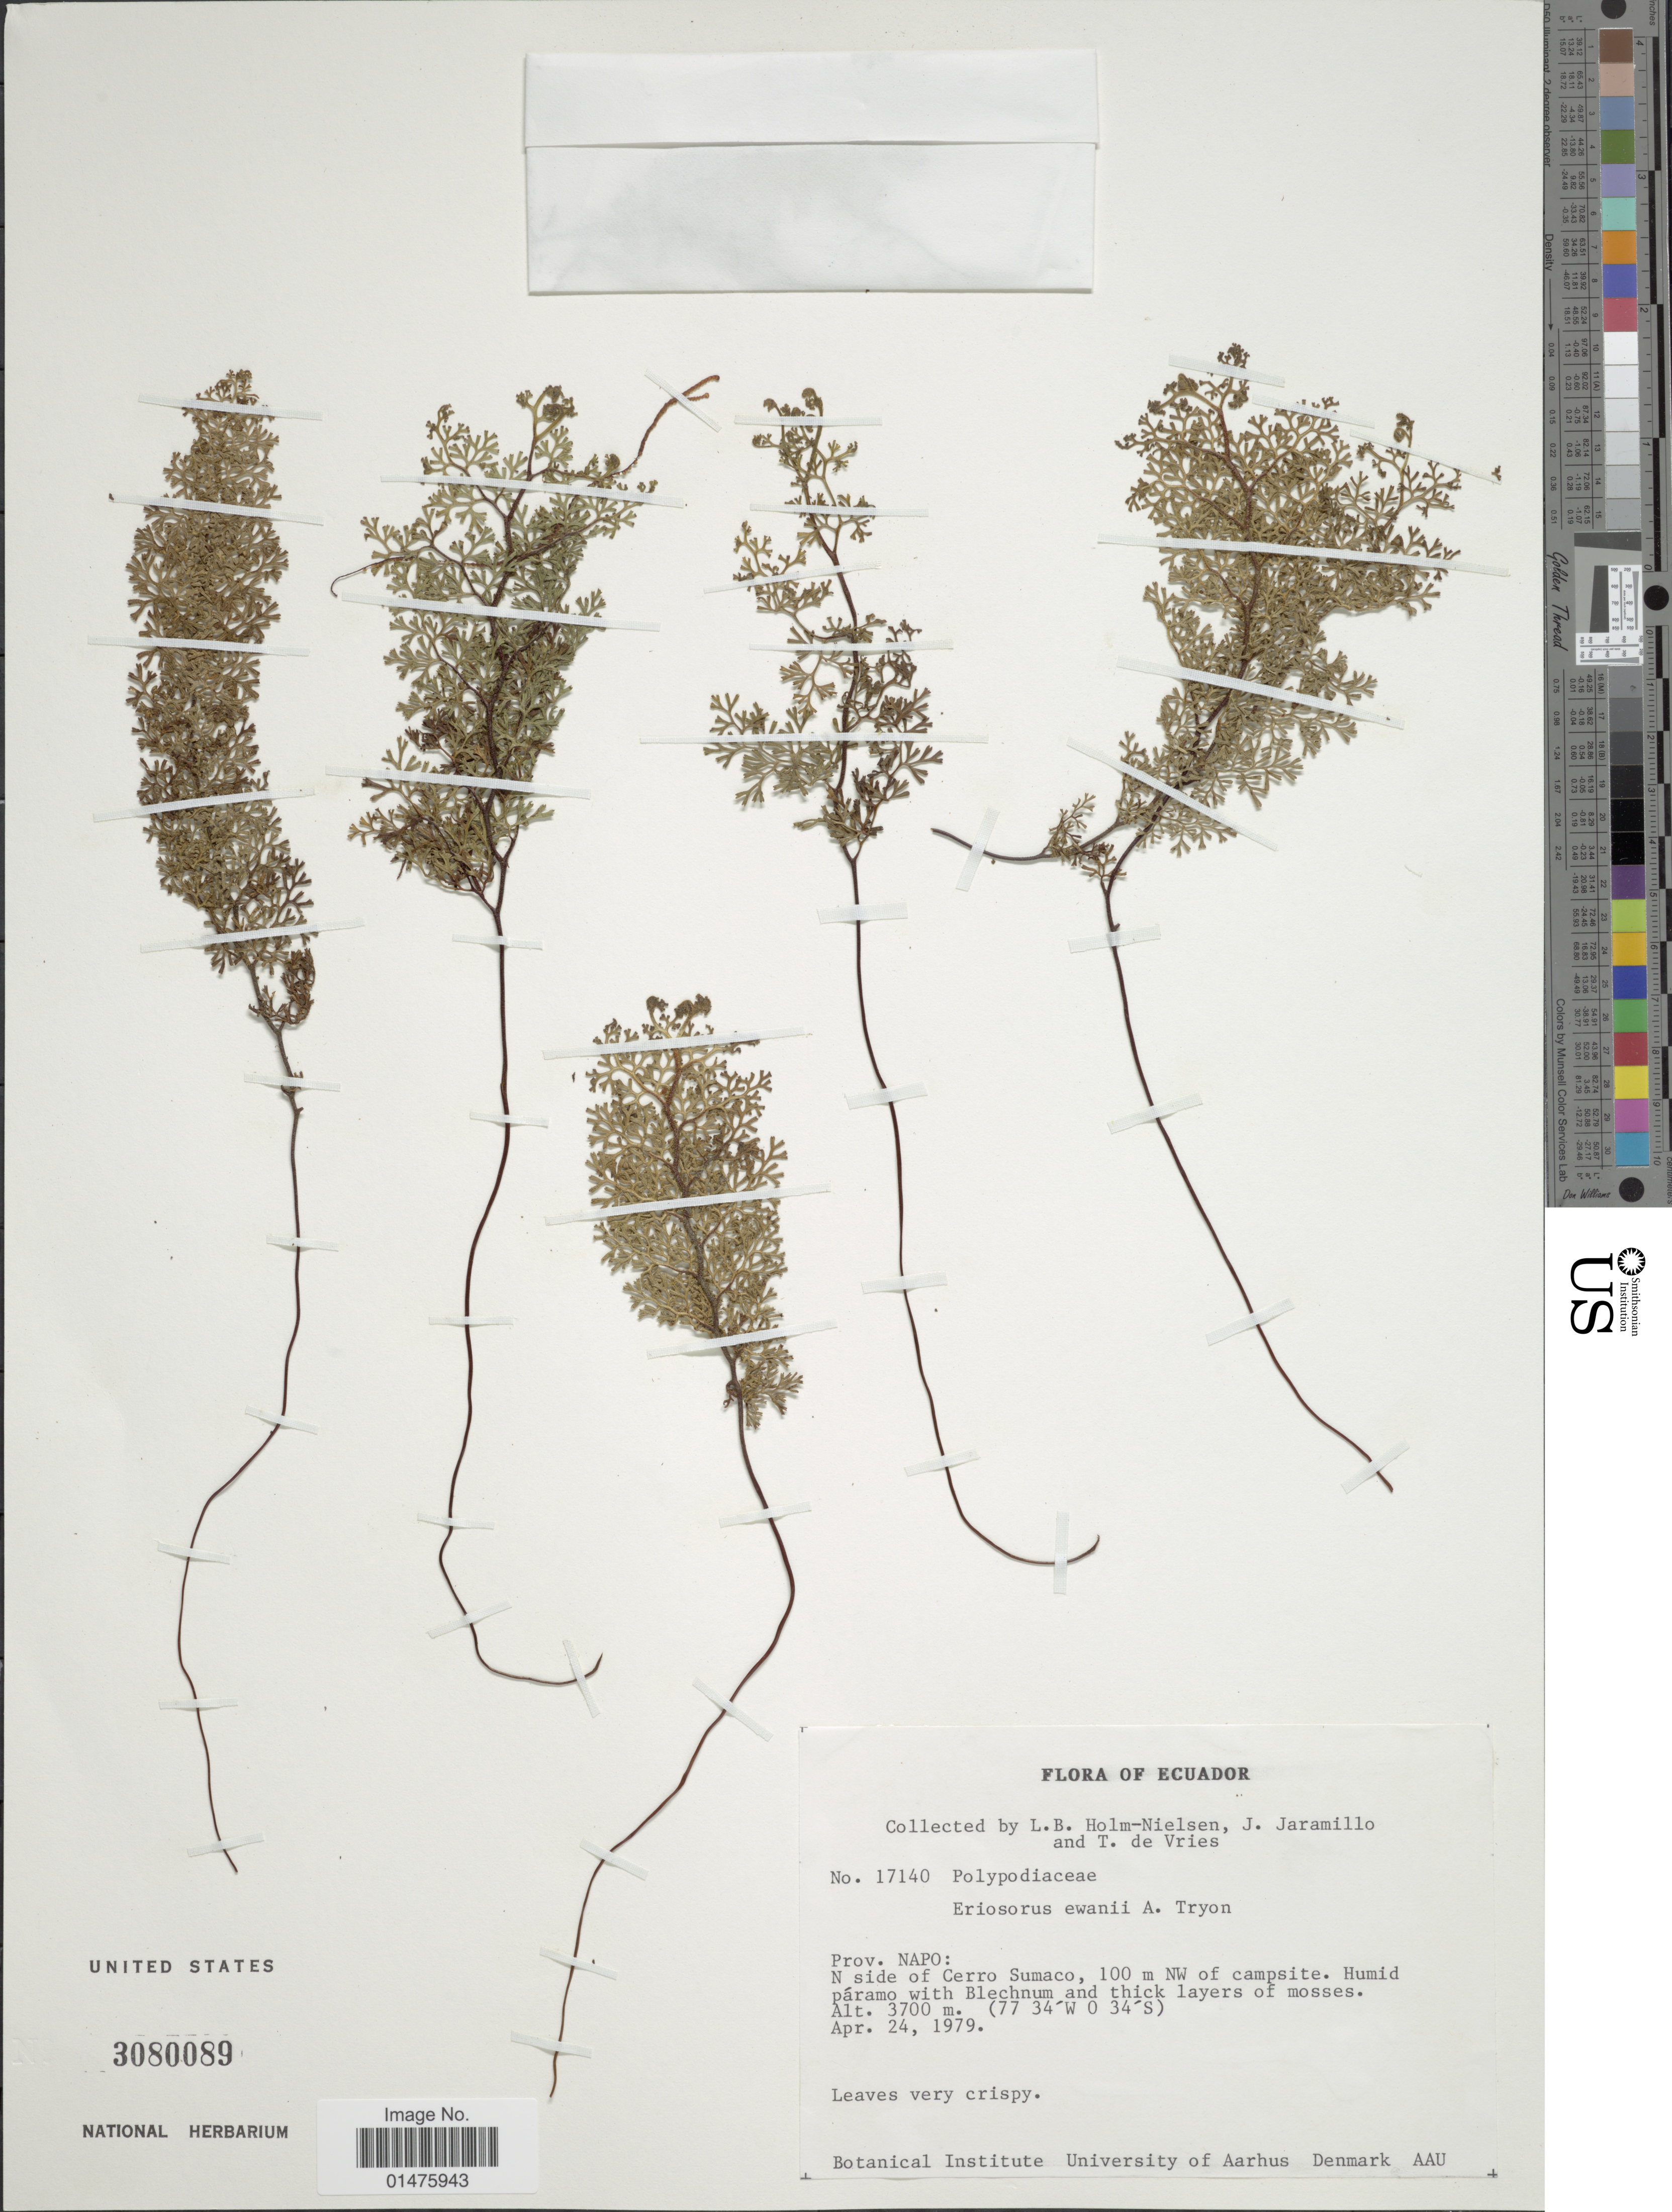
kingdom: Plantae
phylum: Tracheophyta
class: Polypodiopsida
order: Polypodiales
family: Pteridaceae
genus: Jamesonia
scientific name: Jamesonia ewanii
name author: (A.F. Tryon) Christenh.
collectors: L. B. Holm-Nielsen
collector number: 17140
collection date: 1979-04-24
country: Ecuador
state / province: Napo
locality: N side of Cerro Sumaco, 100 m NW of campsiye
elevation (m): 3700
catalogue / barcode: US 3080089